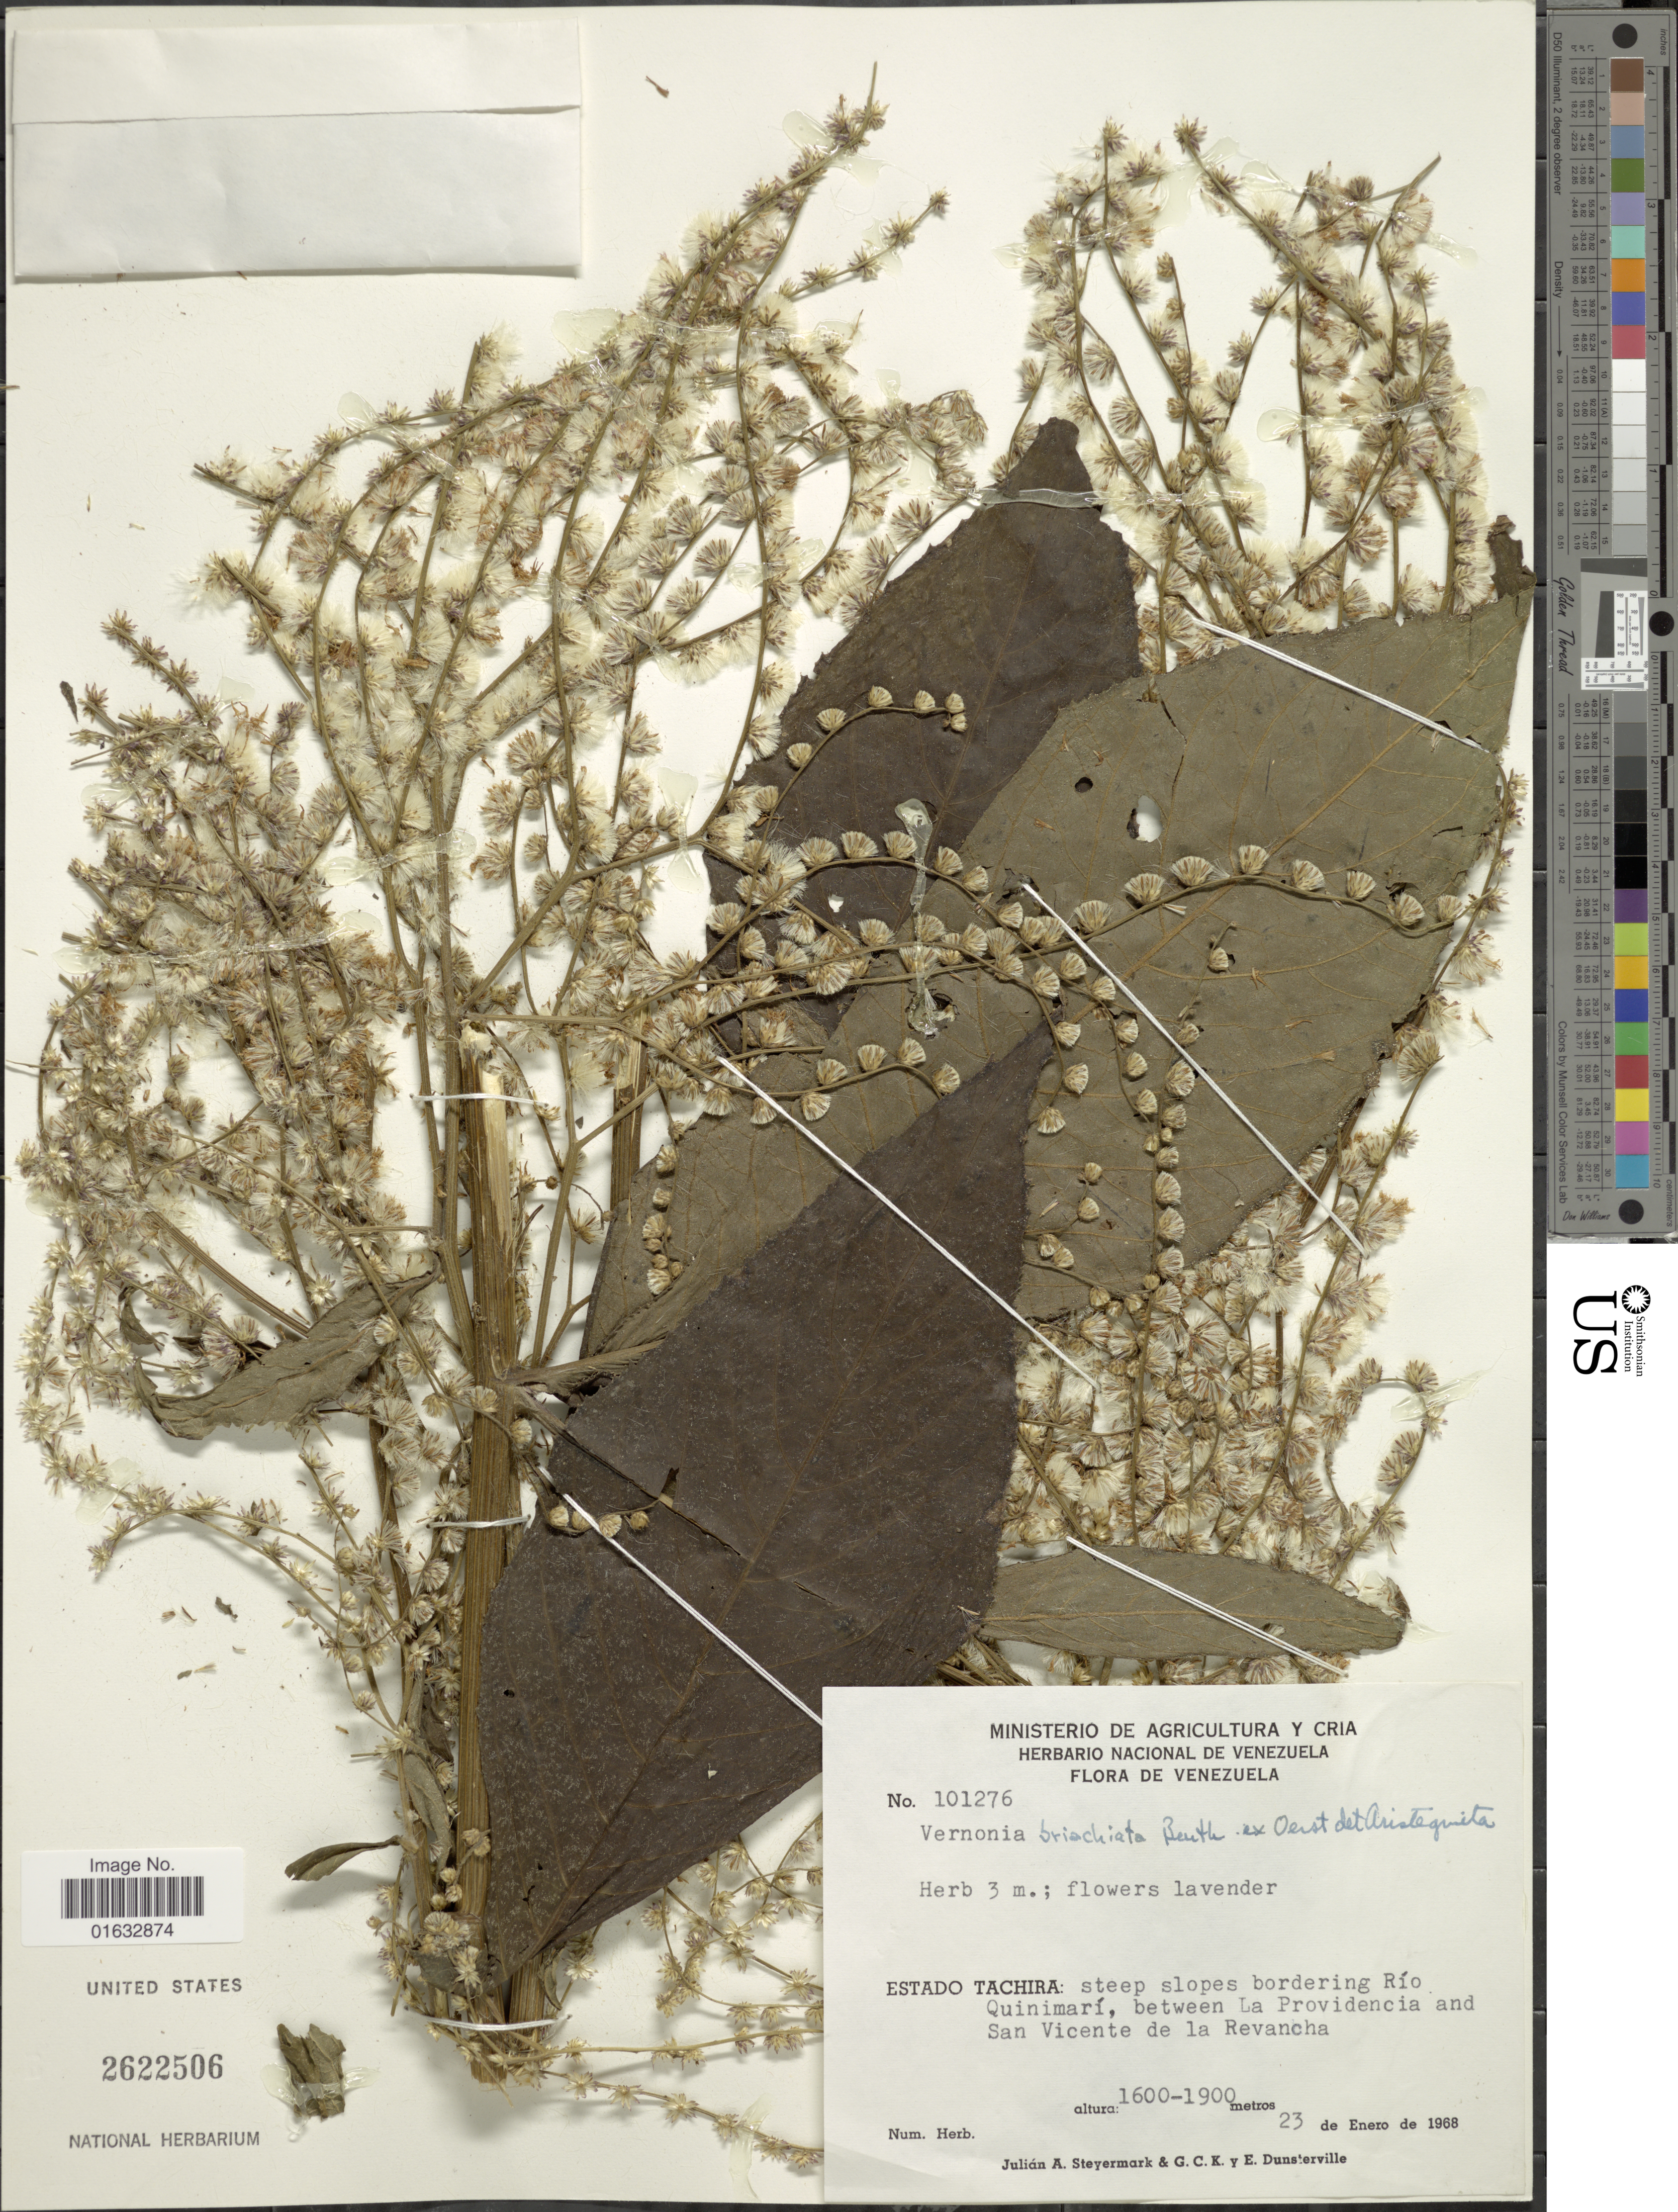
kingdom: Plantae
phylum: Tracheophyta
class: Magnoliopsida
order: Asterales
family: Asteraceae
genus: Eirmocephala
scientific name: Eirmocephala brachiata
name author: (Benth.) H. Rob.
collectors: J. Steyermark, G. C. K. Dunsterville & E. Dunsterville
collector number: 101276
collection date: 1968-01-23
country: Venezuela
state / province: Tachira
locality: Estado Tachira: steep slope bordering Rio Quinimari, between La Providencia and San Vicente de la Revancha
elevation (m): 1600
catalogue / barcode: US 2622506